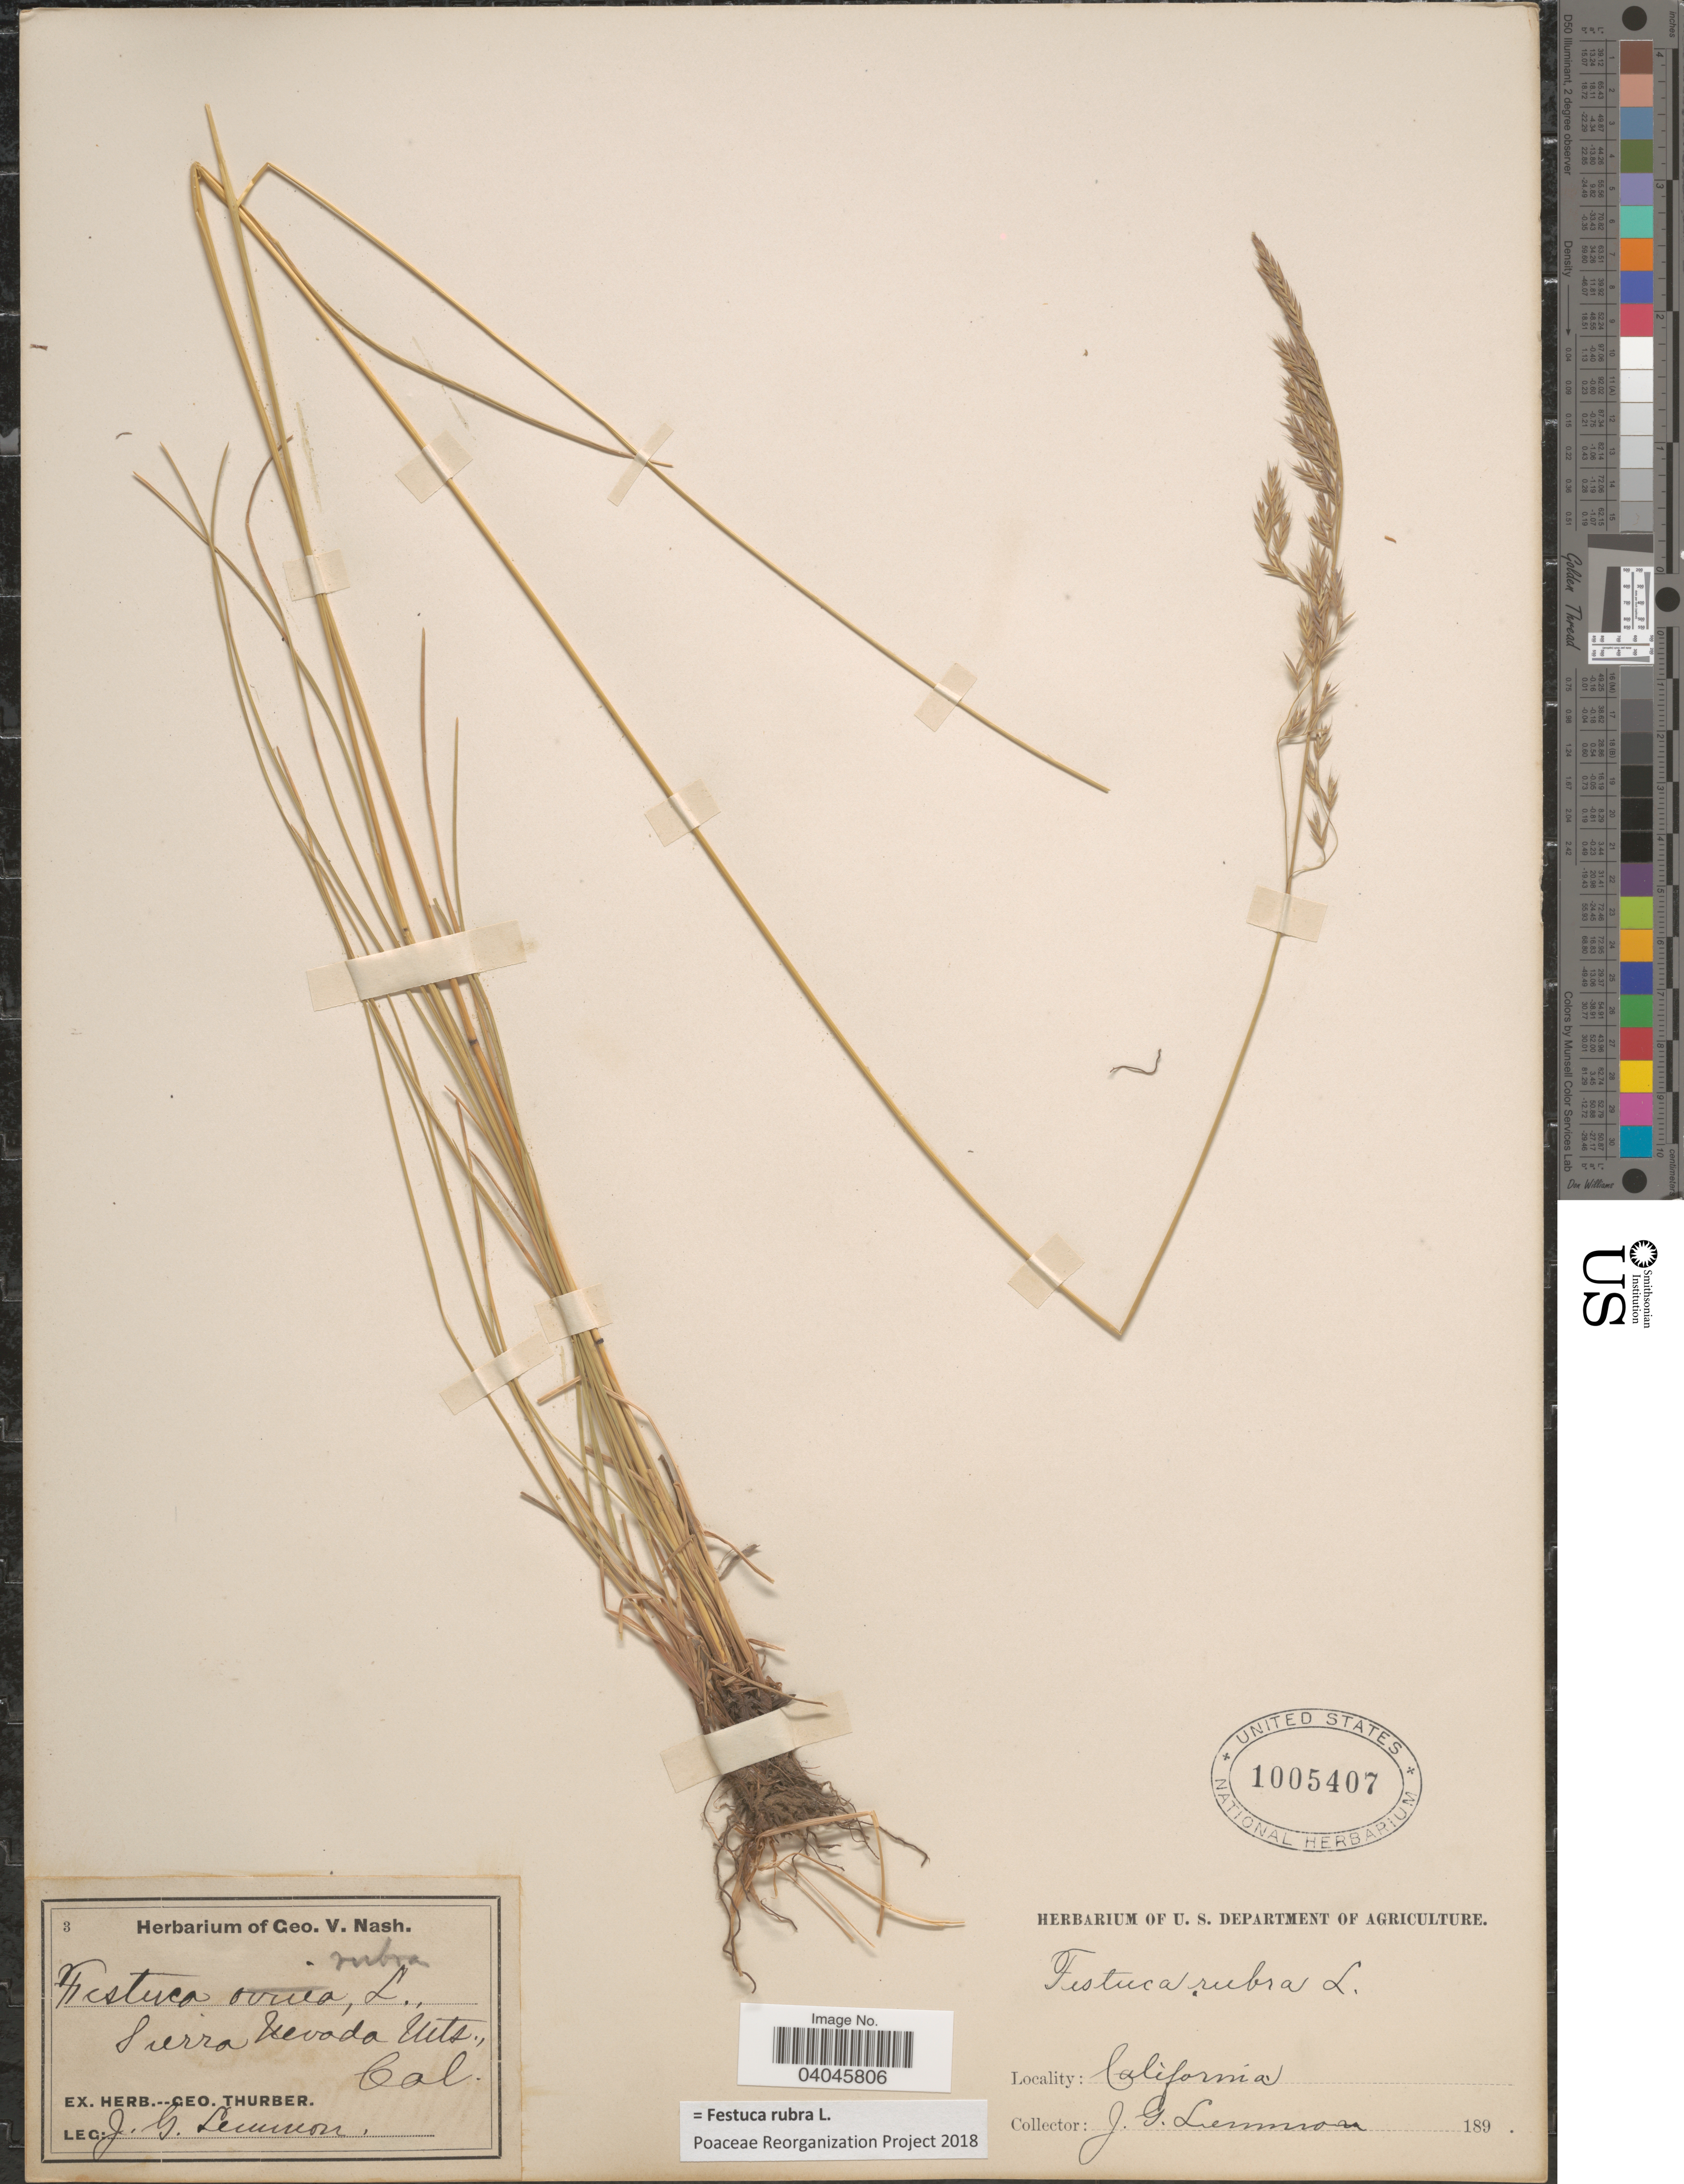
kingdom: Plantae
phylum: Tracheophyta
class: Liliopsida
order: Poales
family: Poaceae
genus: Festuca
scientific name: Festuca rubra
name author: L.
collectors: J. Lemmon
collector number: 3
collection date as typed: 189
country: United States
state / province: California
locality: Sierra Nevada Mts.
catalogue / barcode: US 1005407